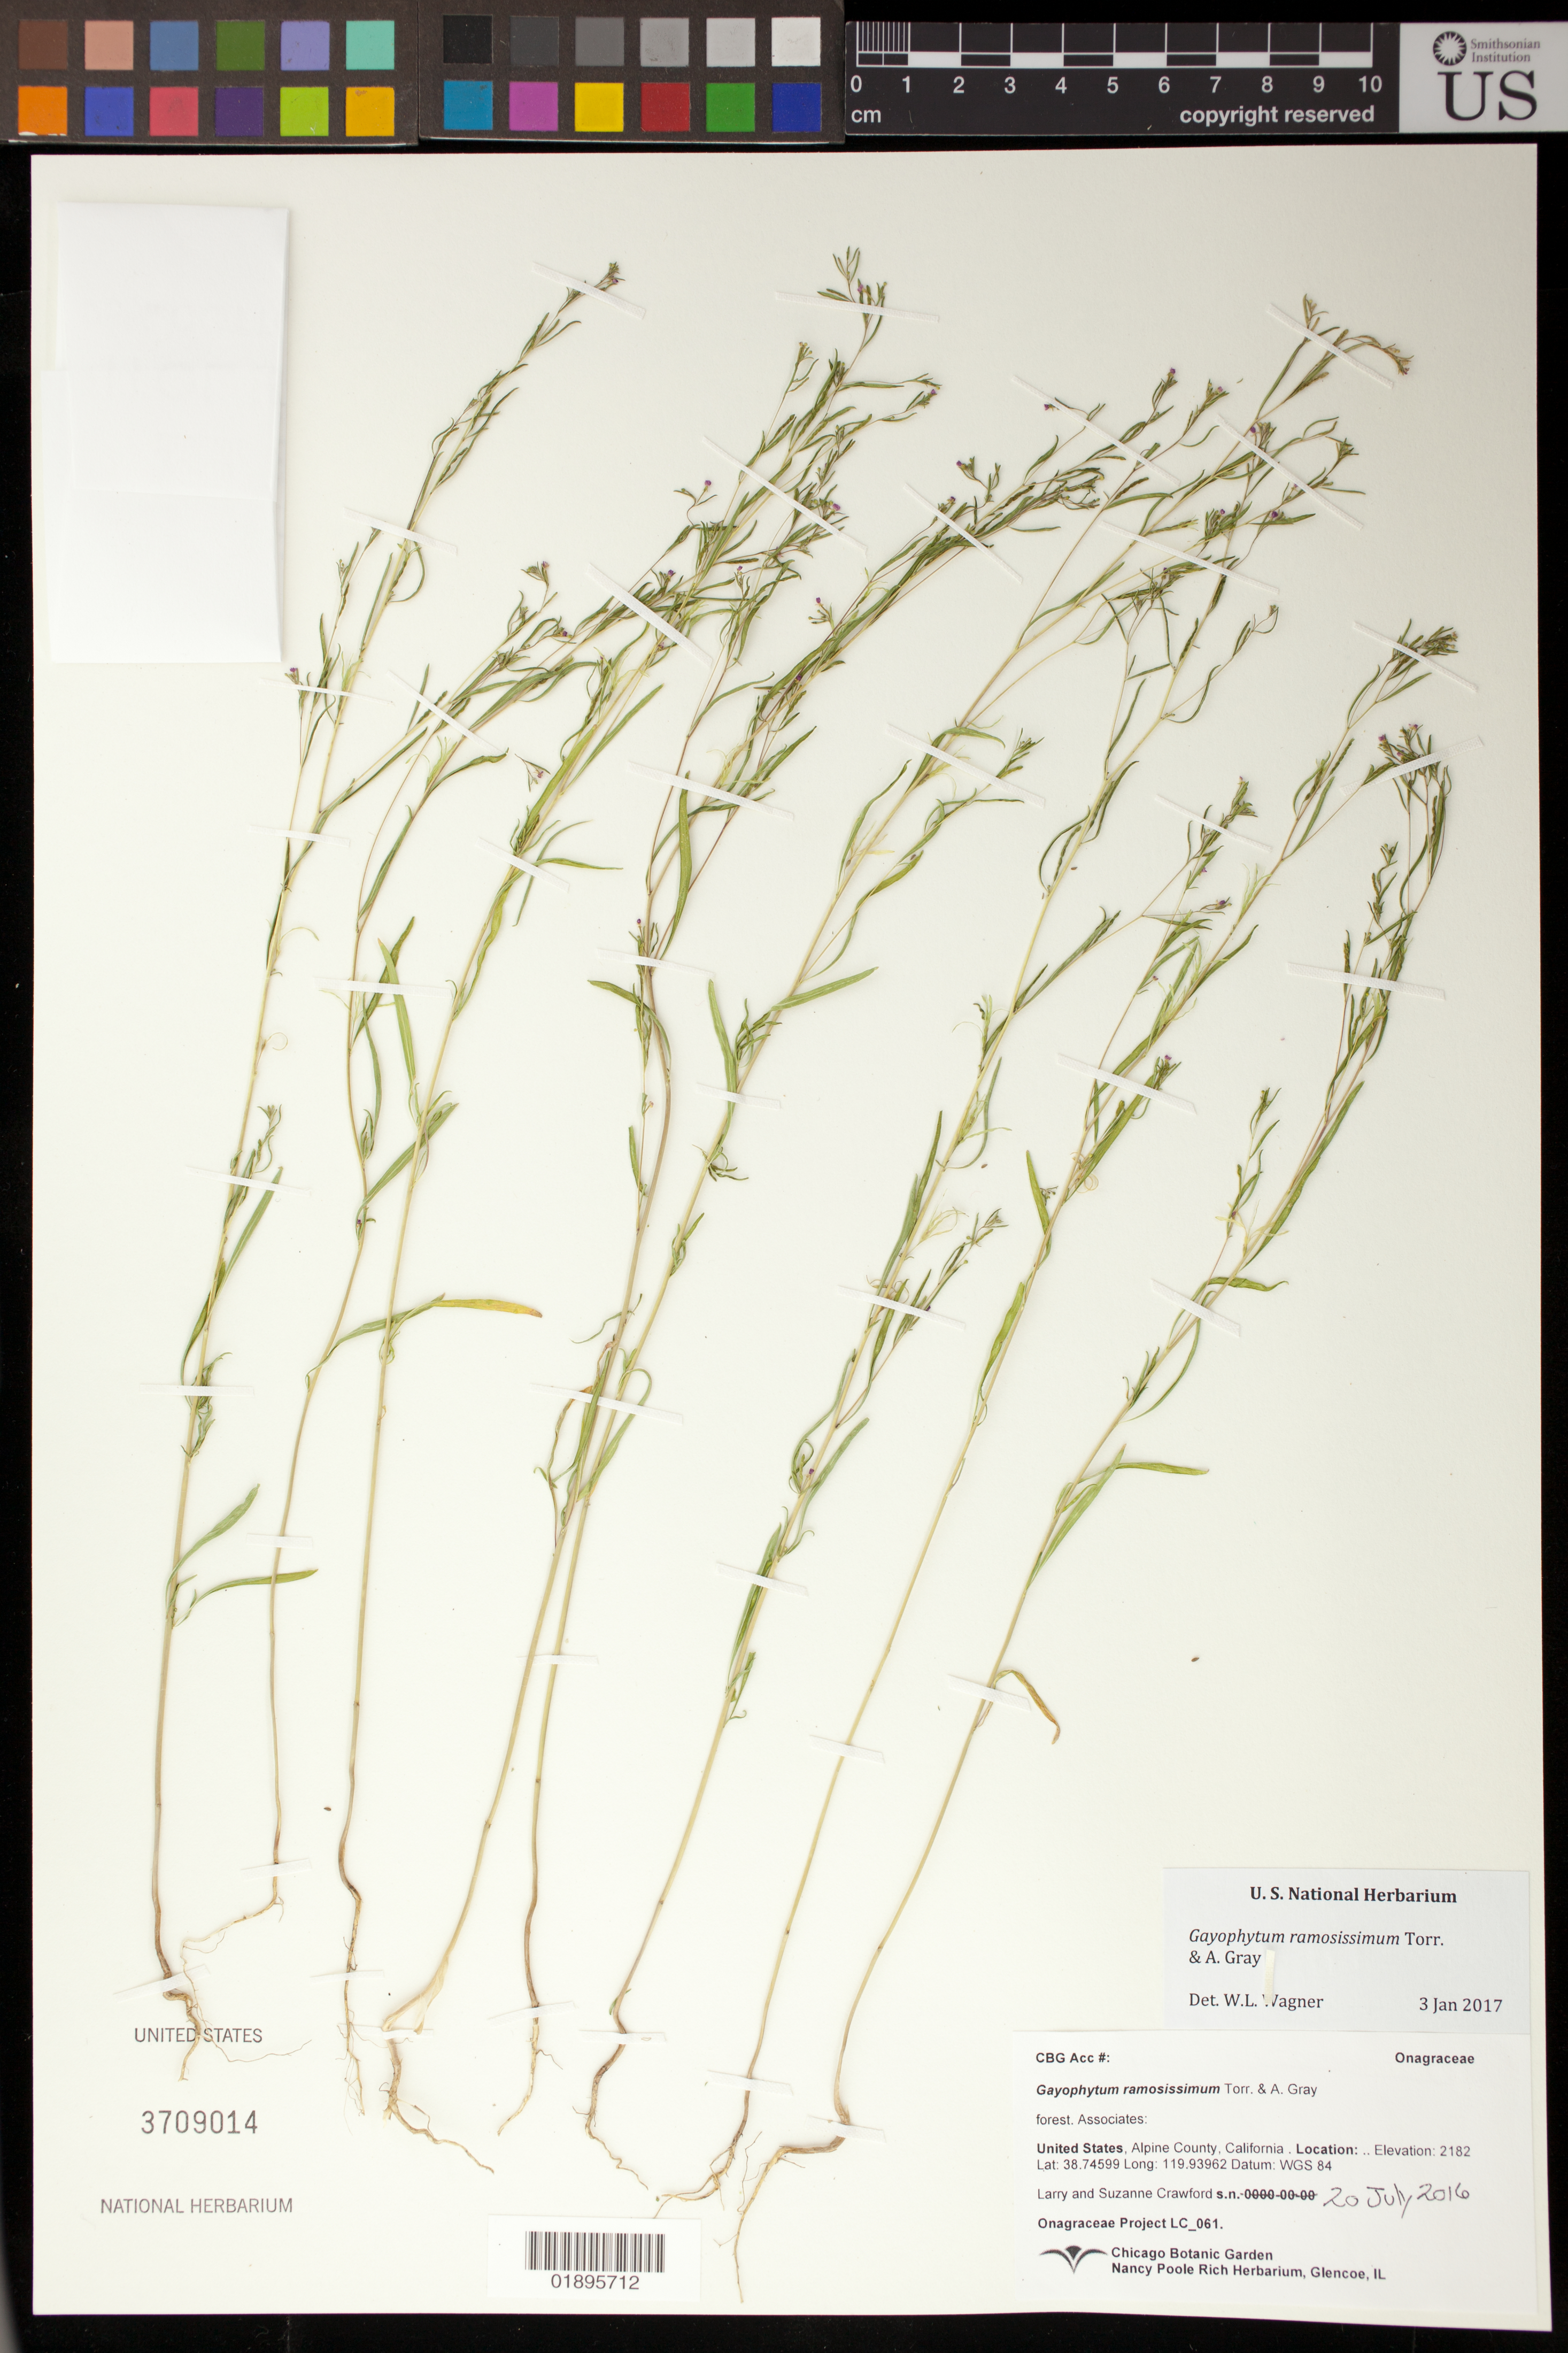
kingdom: Plantae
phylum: Tracheophyta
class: Magnoliopsida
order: Myrtales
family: Onagraceae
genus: Gayophytum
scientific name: Gayophytum ramosissimum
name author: Torr. & A. Gray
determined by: Wagner, W. L., (BOT), Smithsonian Institution - National Museum of Natural History (UNITED STATES)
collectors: L. Crawford & S. Crawford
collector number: LC 061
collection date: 2016-07-20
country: United States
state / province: California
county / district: Alpine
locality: Blue Lakes Rd. woods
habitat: forest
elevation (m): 2182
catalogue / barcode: US 3709014